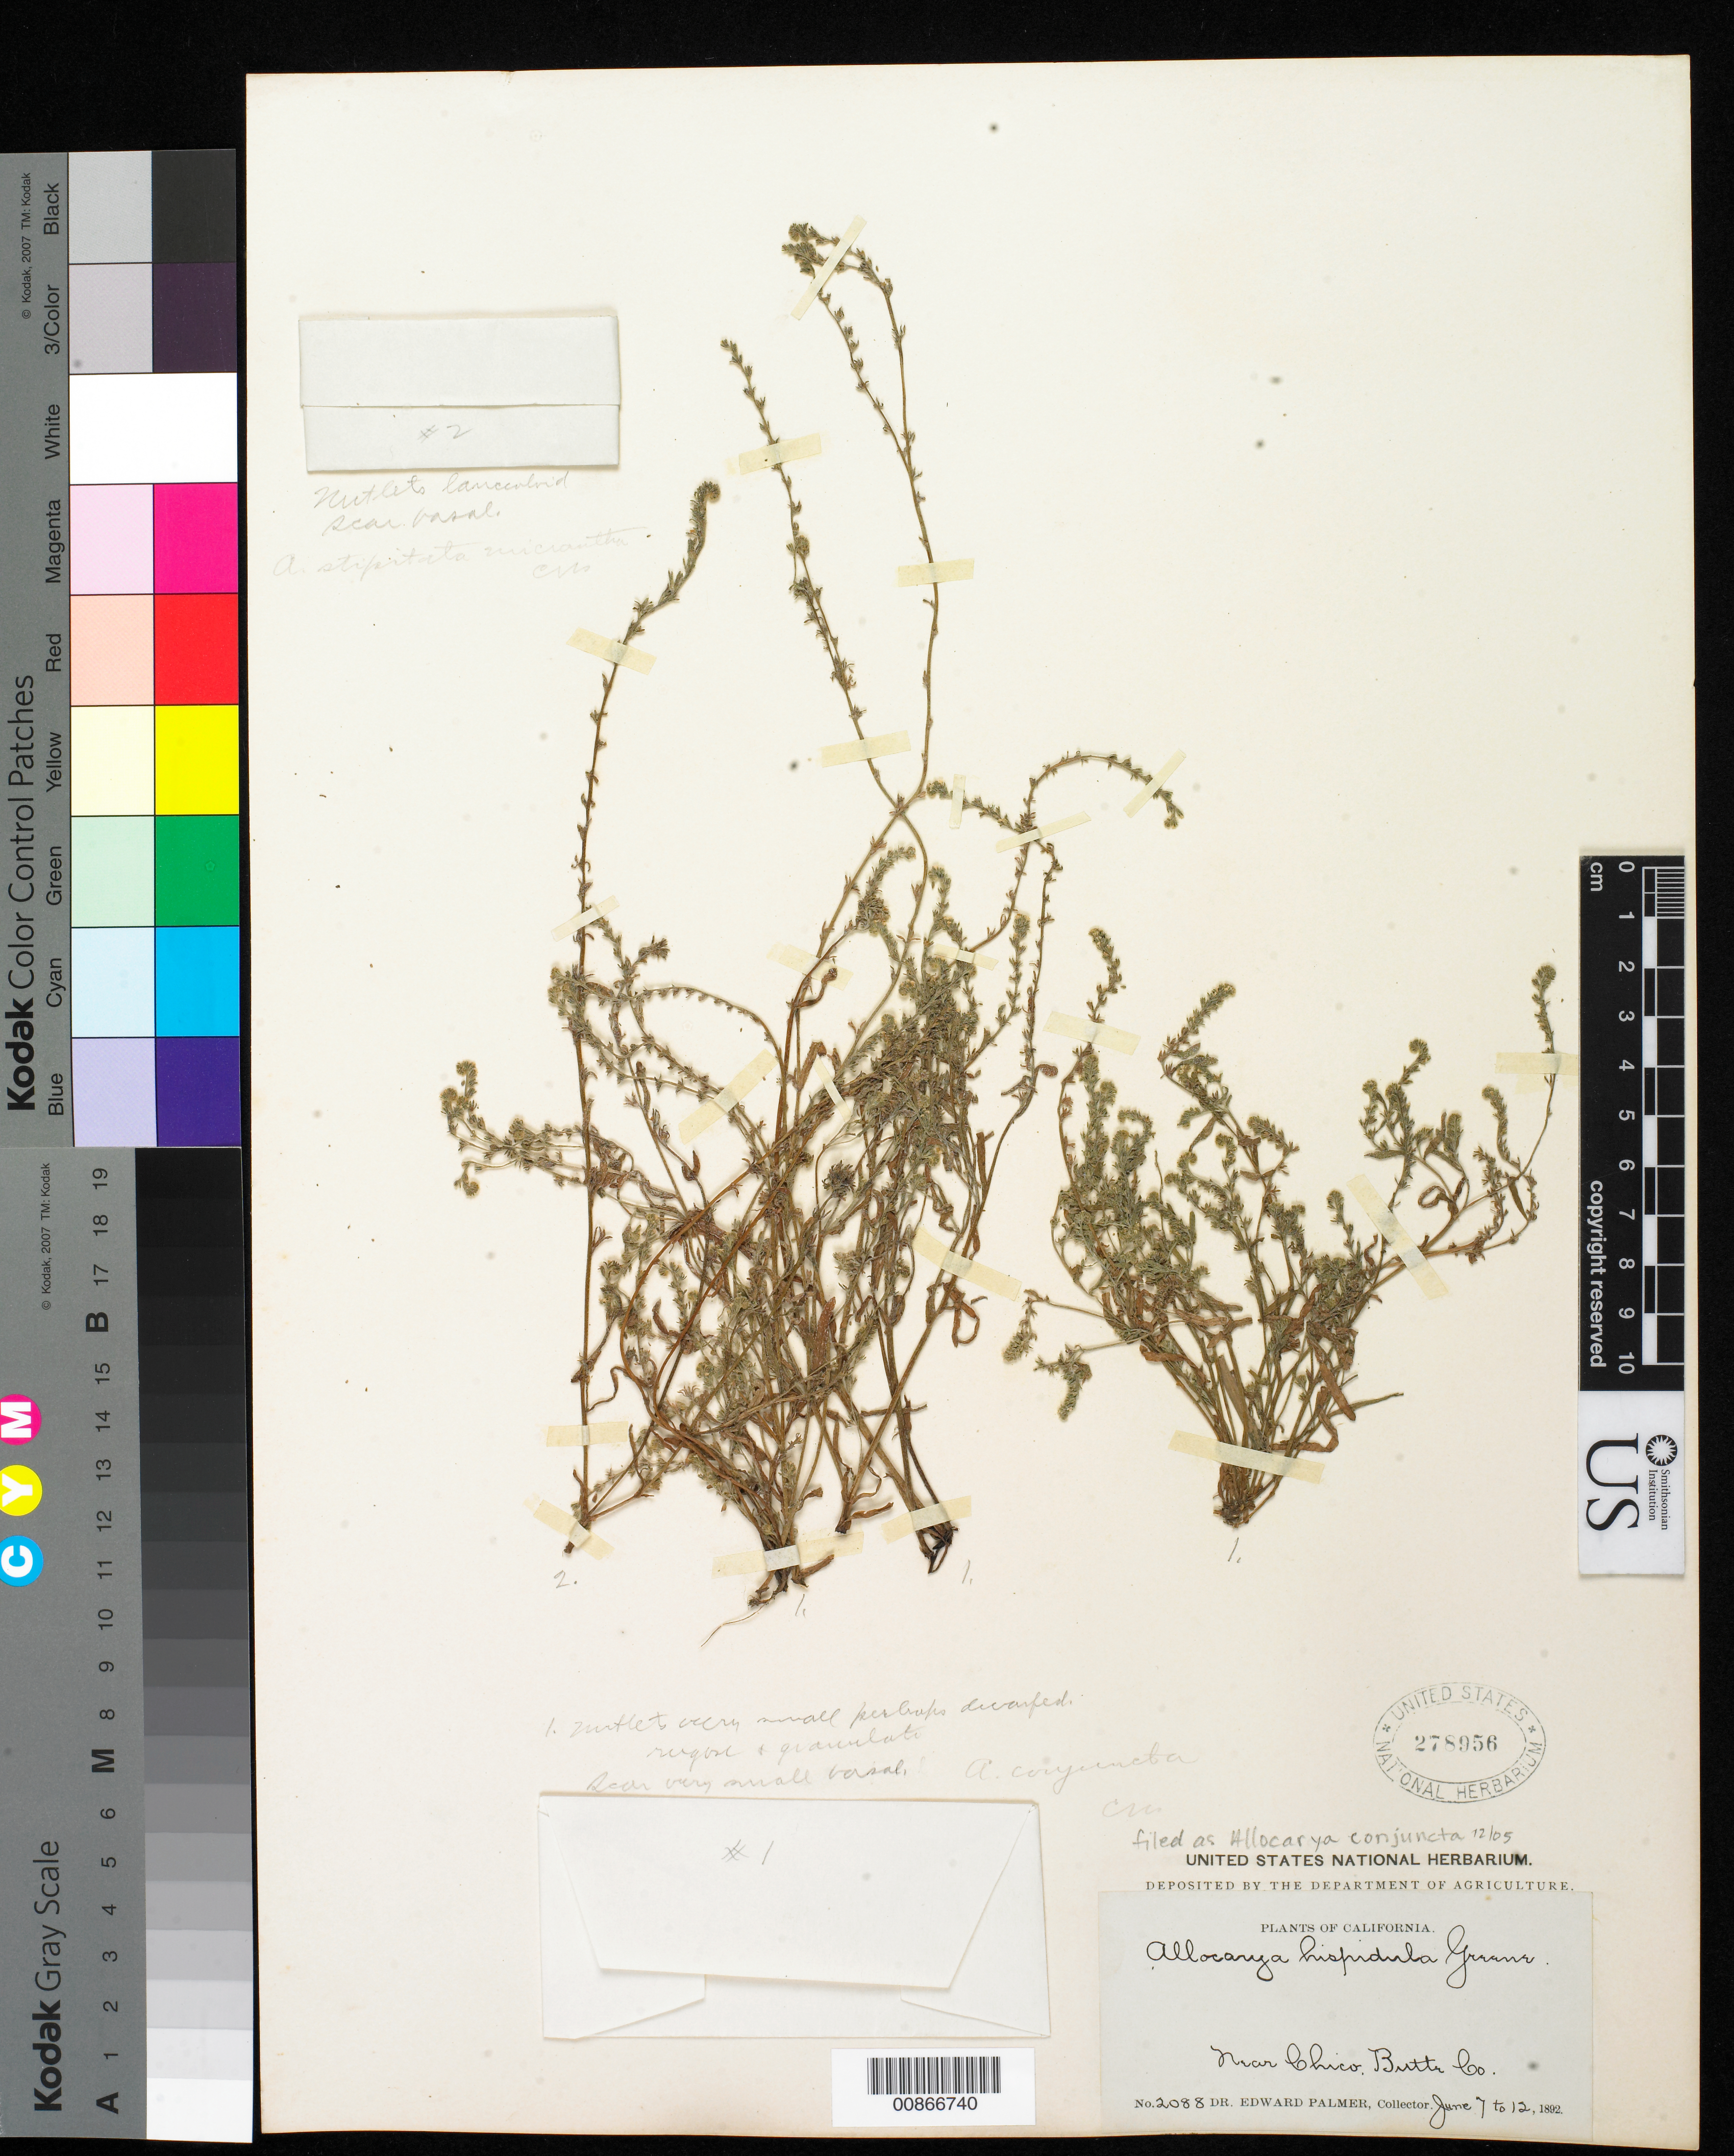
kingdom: Plantae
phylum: Tracheophyta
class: Magnoliopsida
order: Boraginales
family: Boraginaceae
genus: Allocarya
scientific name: Allocarya conjuncta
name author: Piper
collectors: E. Palmer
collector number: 2088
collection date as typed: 07 Jun 1892 to 12 Jun 1892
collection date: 1892-06-07/1892-06-12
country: United States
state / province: California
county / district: Butte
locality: Near Chico, Butte County, California.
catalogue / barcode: US 278956